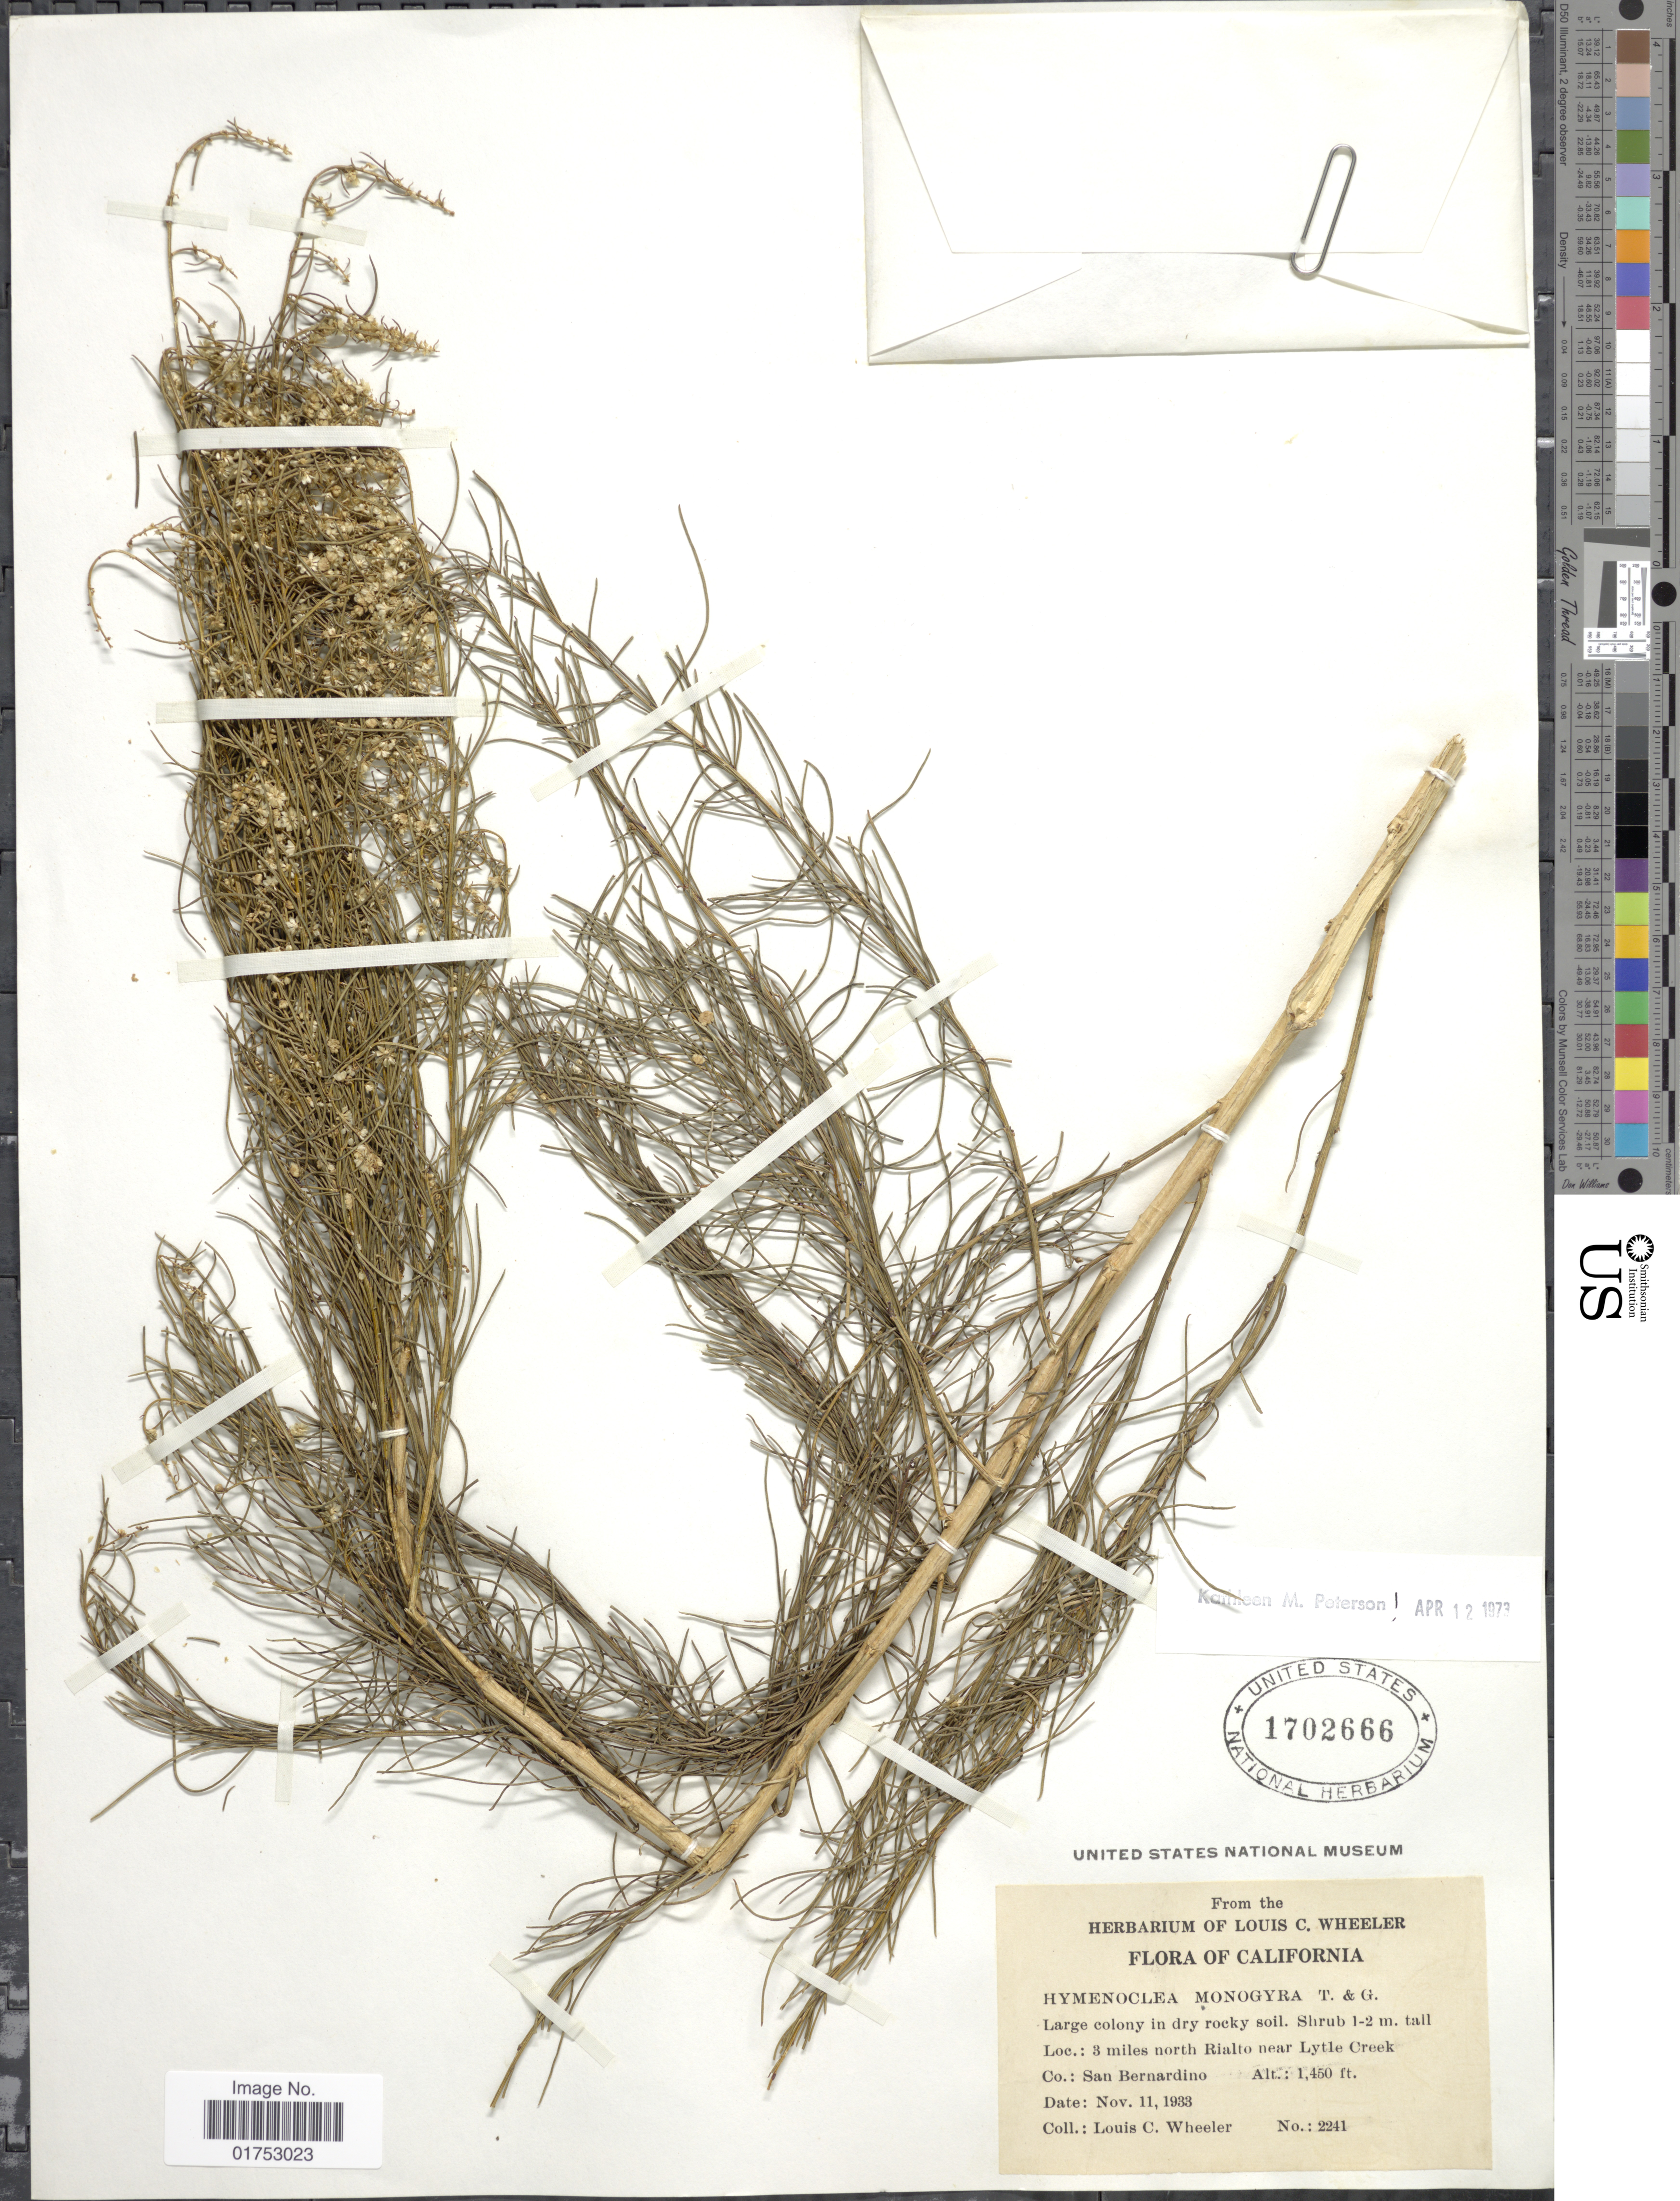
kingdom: Plantae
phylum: Tracheophyta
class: Magnoliopsida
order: Asterales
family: Asteraceae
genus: Hymenoclea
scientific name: Hymenoclea monogyra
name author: Torr. & A. Gray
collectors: L. C. Wheeler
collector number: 2241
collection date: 1933-11-11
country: United States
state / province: California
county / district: San Bernardino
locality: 3 miles north Rialto near Lytle Creek, Co. San Bernardino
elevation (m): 442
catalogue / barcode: US 1702666